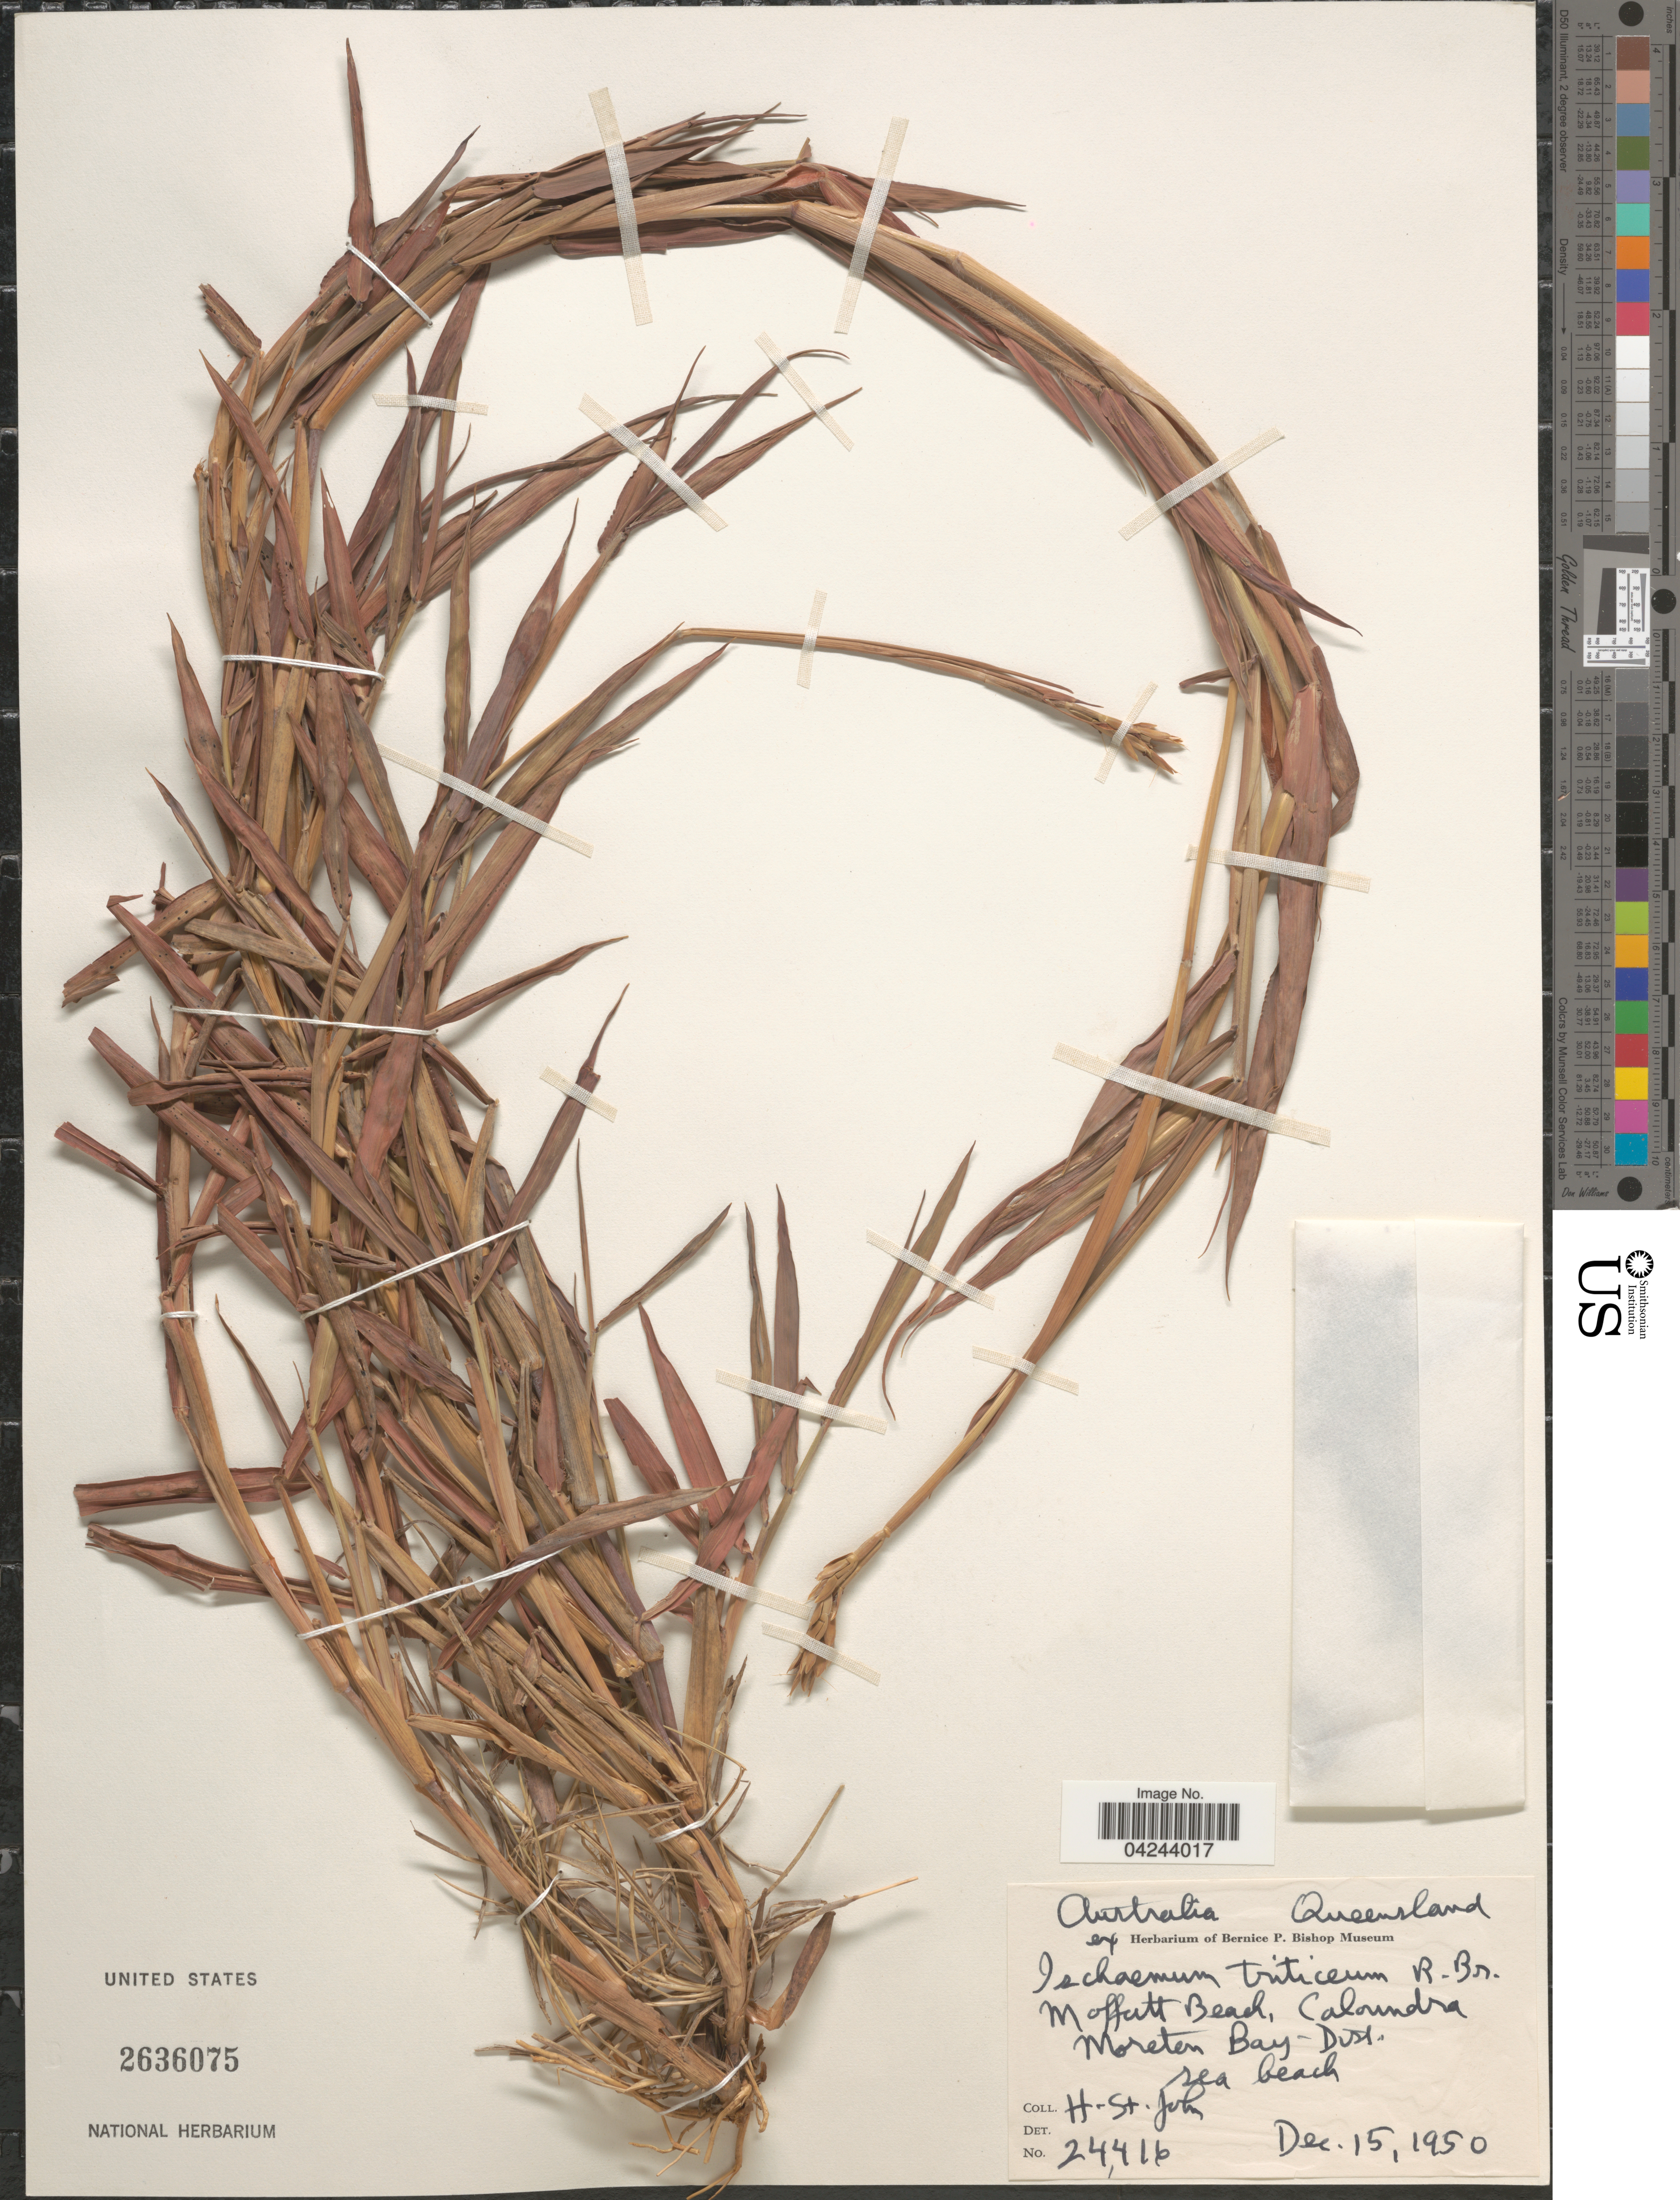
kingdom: Plantae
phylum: Tracheophyta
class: Liliopsida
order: Poales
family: Poaceae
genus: Ischaemum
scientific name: Ischaemum triticeum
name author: R. Br.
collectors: H. St. John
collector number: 24416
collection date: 1950-12-15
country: Australia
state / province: Queensland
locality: Moffatt Beach, Caloundra. Moreton Bay-Dist. Sea beach.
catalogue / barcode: US 2636075